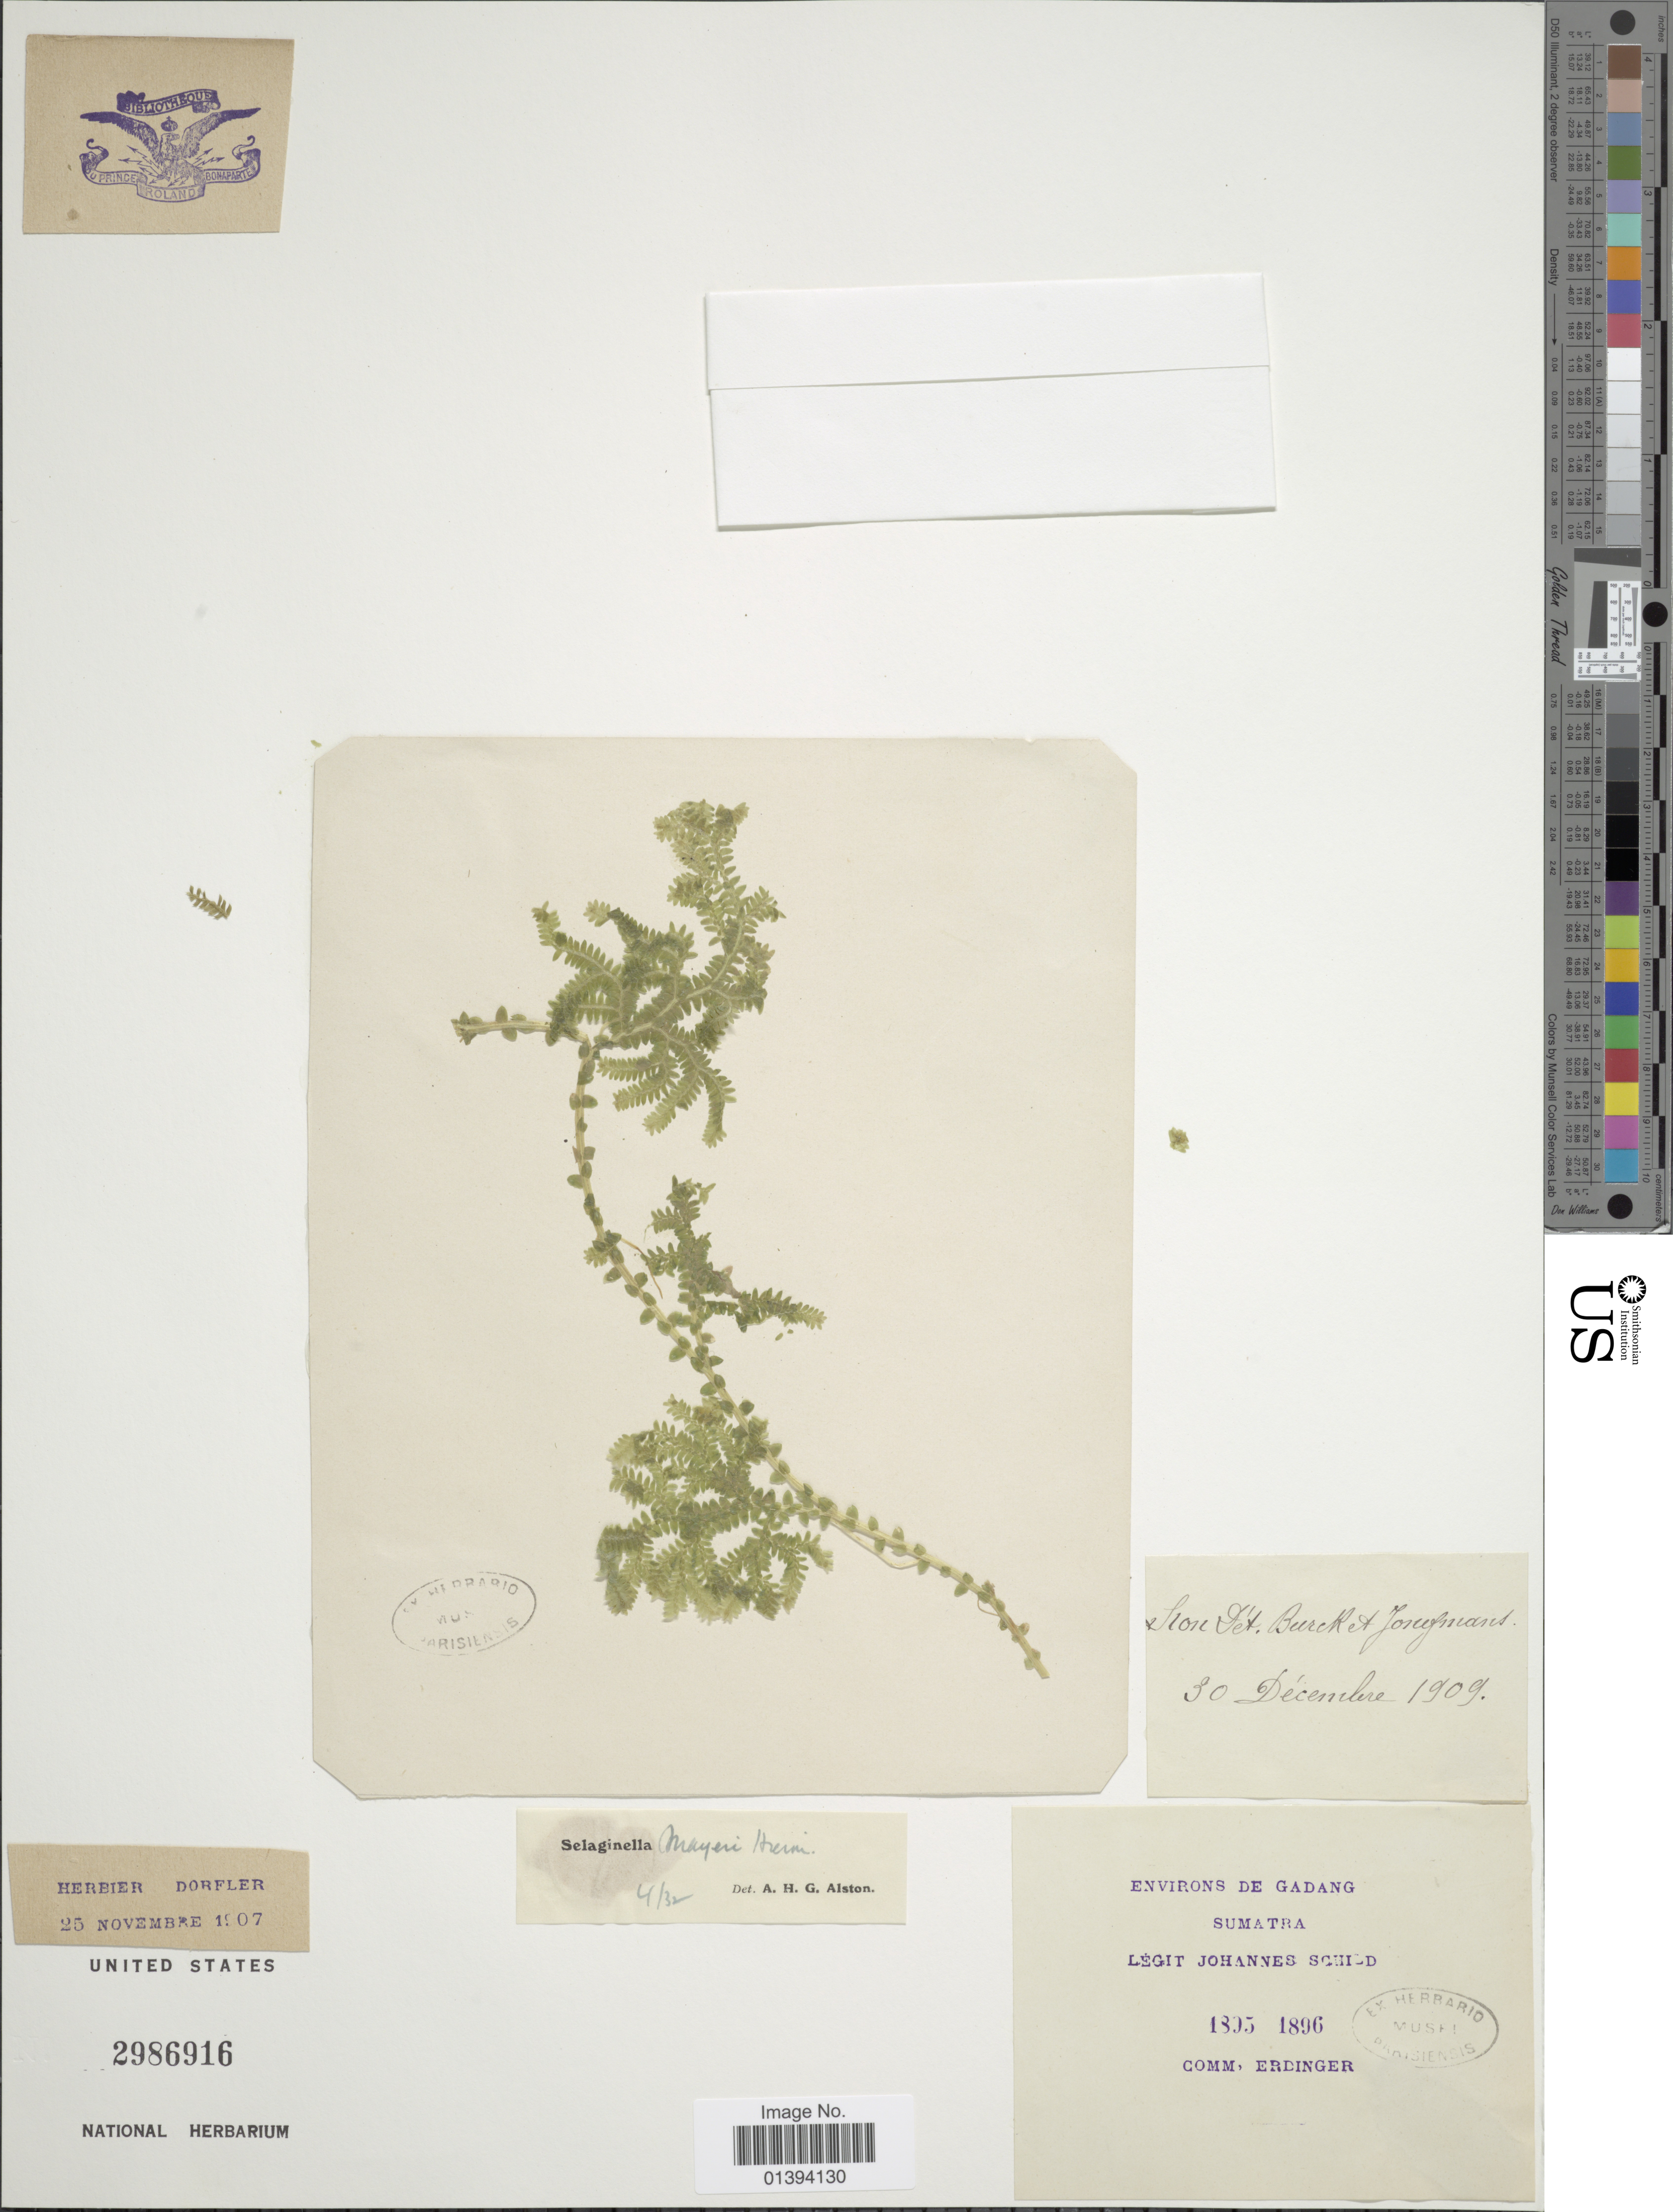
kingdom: Plantae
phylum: Tracheophyta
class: Lycopodiopsida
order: Selaginellales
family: Selaginellaceae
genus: Selaginella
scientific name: Selaginella mayeri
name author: Hieron.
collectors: J. Schild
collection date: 1895/1896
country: Indonesia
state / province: Sumatra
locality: Environs de Gadang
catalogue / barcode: US 2986916